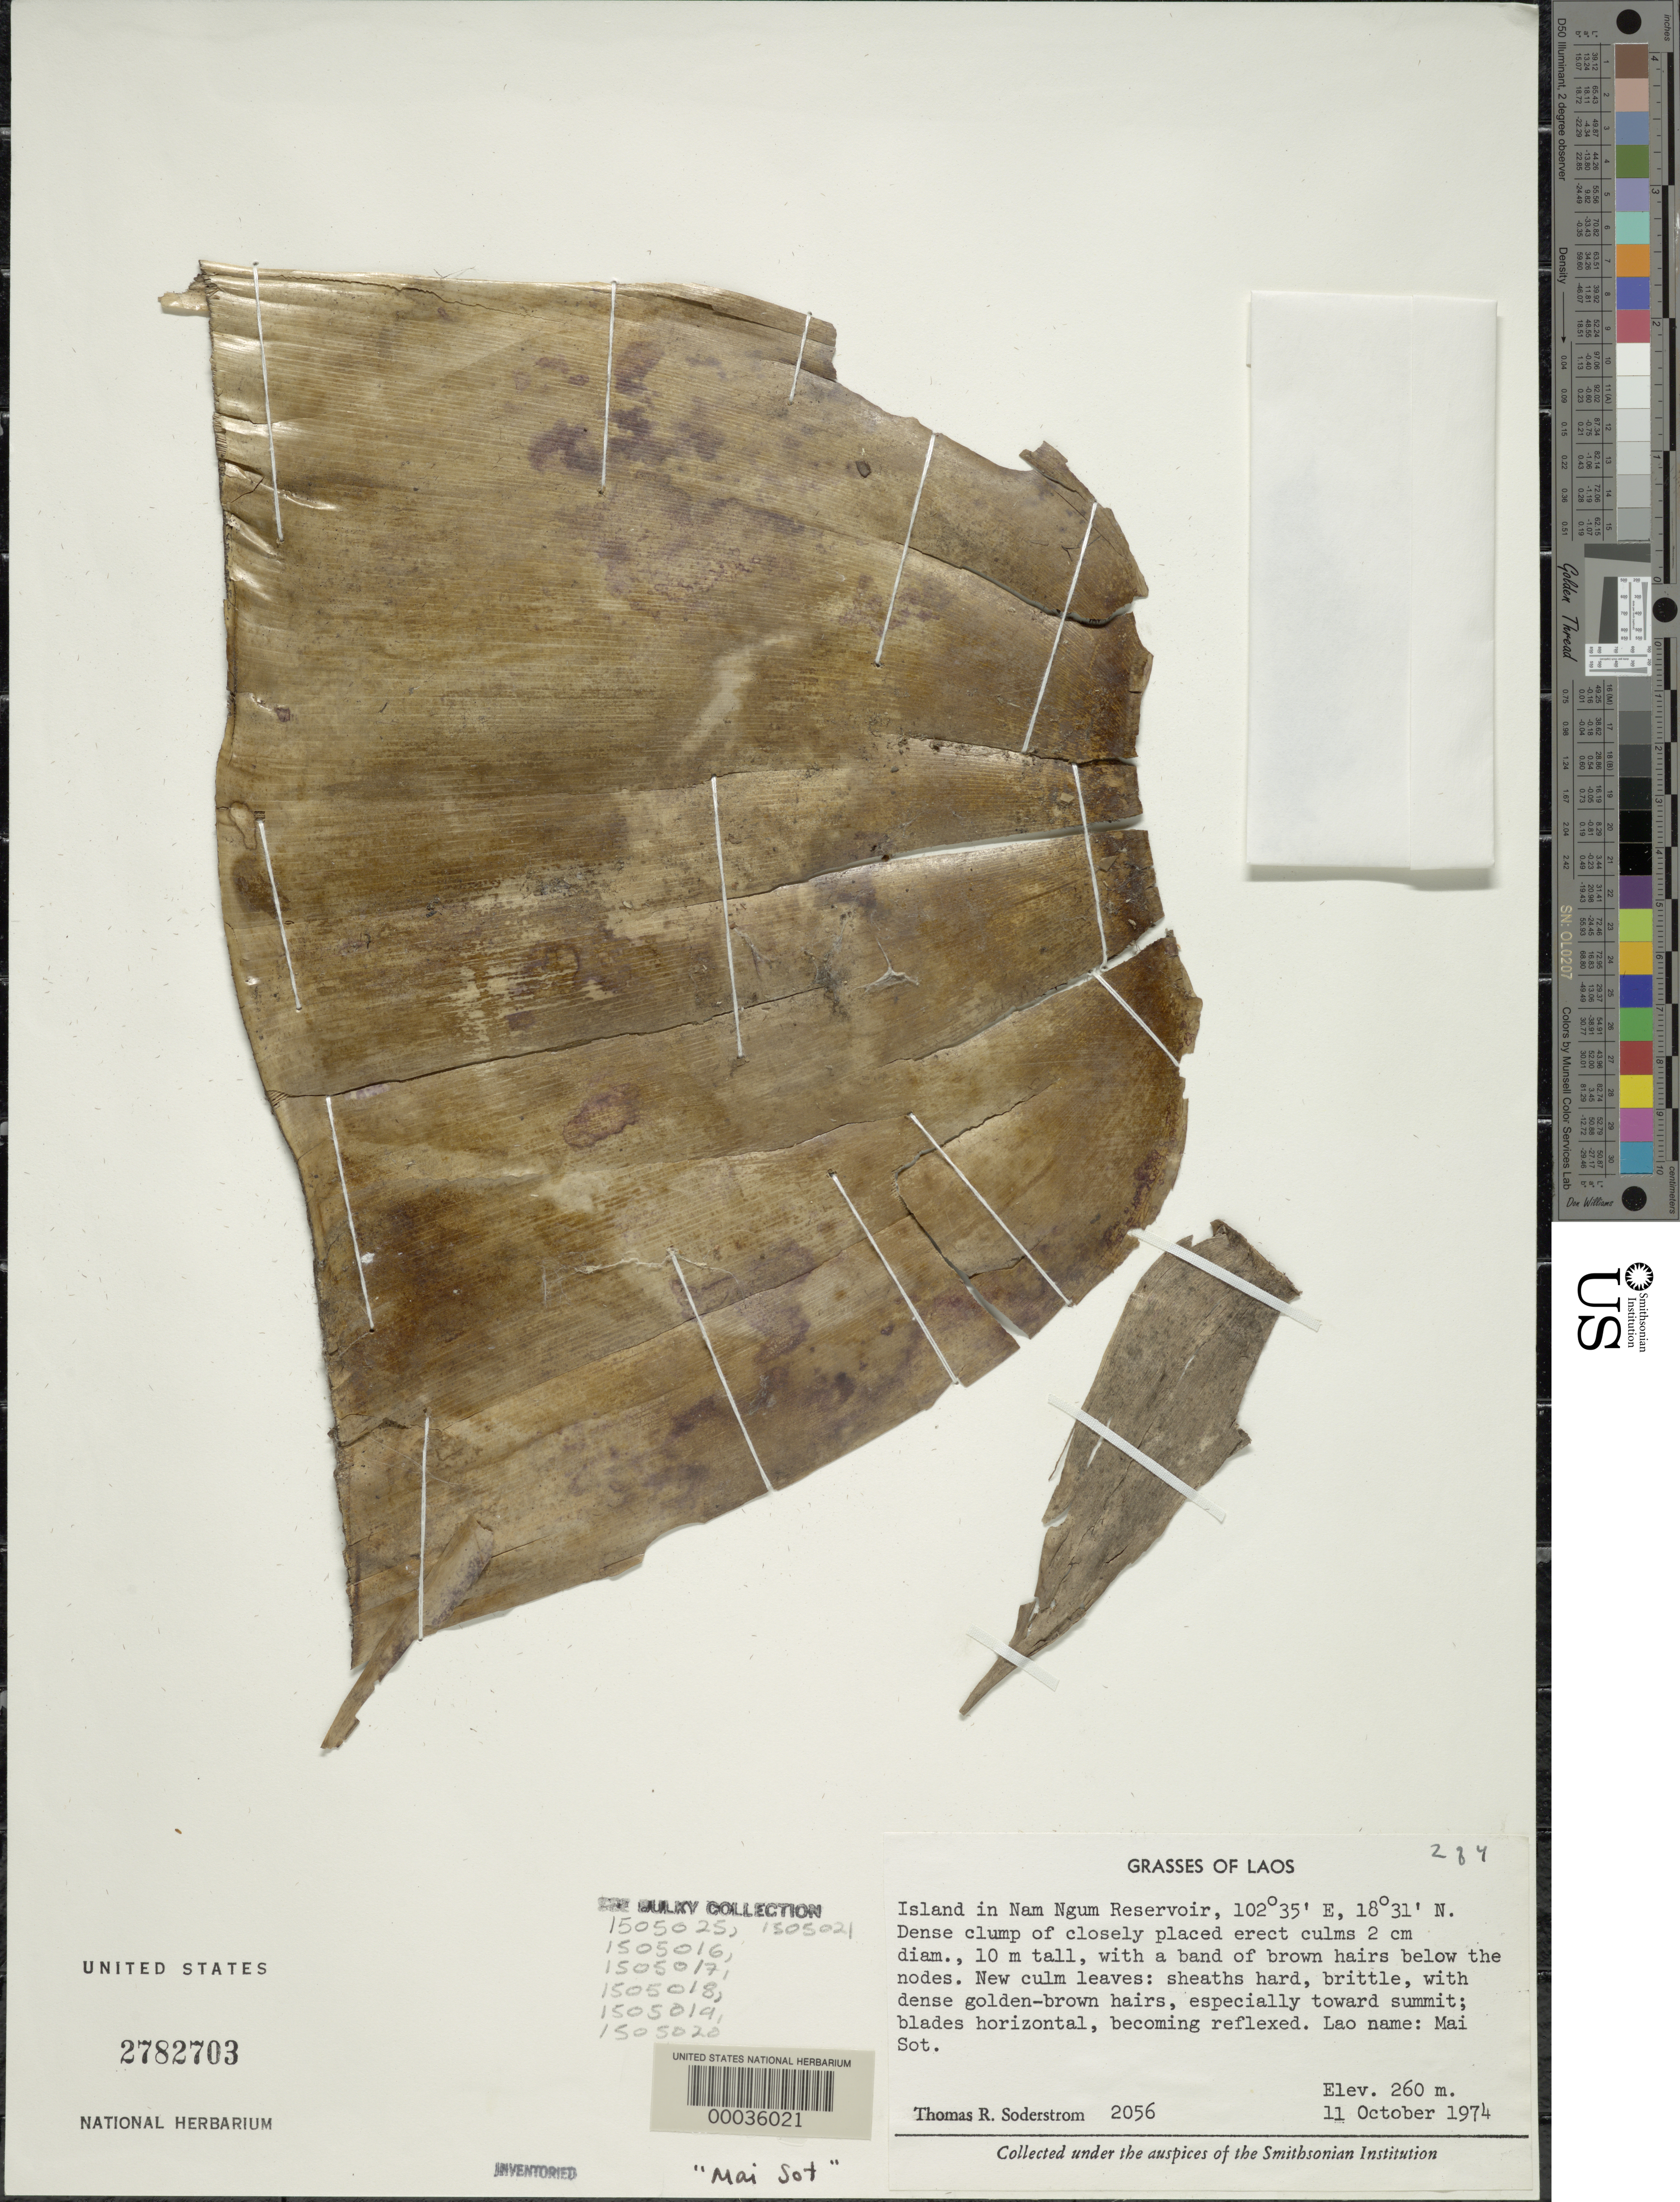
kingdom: Plantae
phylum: Tracheophyta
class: Liliopsida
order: Poales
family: Poaceae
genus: Dendrocalamus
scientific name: Dendrocalamus sp.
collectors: T. R. Soderstrom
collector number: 2056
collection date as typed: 11 Oct 1974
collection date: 1974-10-11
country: Laos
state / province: Viangchan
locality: Nam Ngum Reservoir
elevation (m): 260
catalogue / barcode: US 2782703